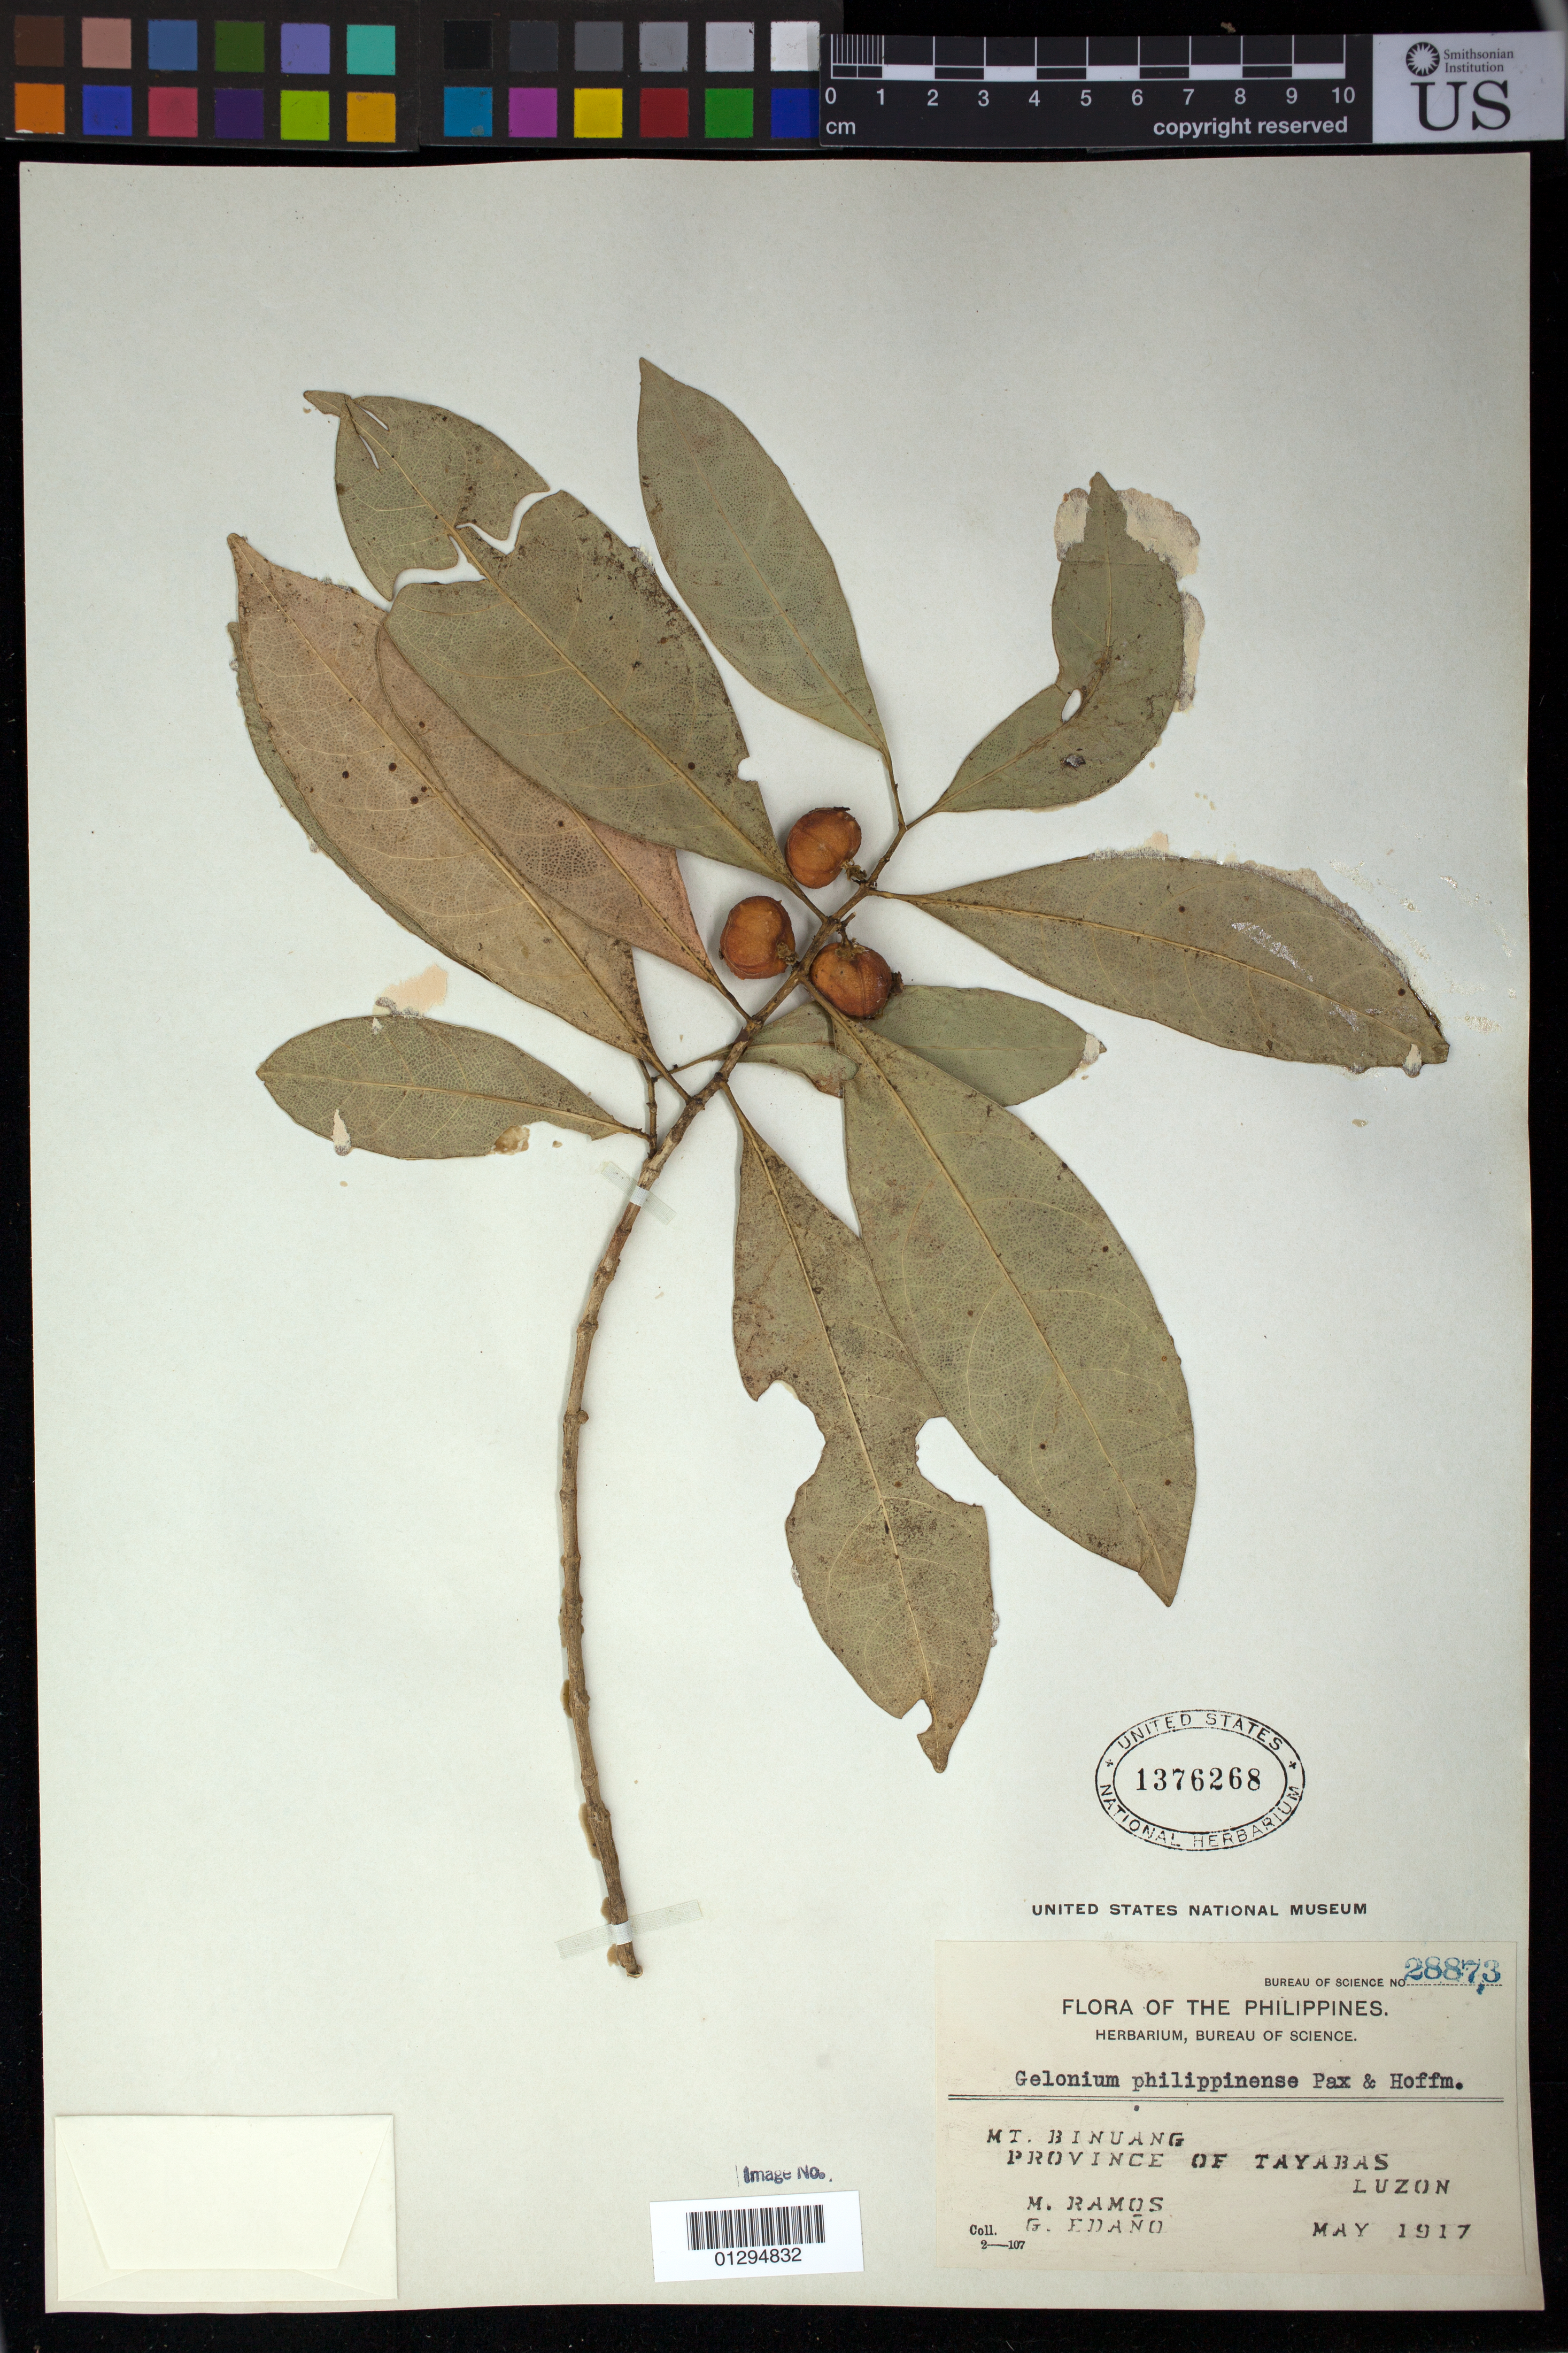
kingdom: Plantae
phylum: Tracheophyta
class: Magnoliopsida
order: Malpighiales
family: Euphorbiaceae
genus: Suregada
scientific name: Suregada philippinensis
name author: (Pax & K. Hoffm.) Croizat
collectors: M. Ramos & G. Edaño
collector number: Bur. Sci. 28873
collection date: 1917-05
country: Philippines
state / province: Calabarzon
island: Luzon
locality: Mr. Binuang, Province of Tayabas, Luzon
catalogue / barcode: US 1376268